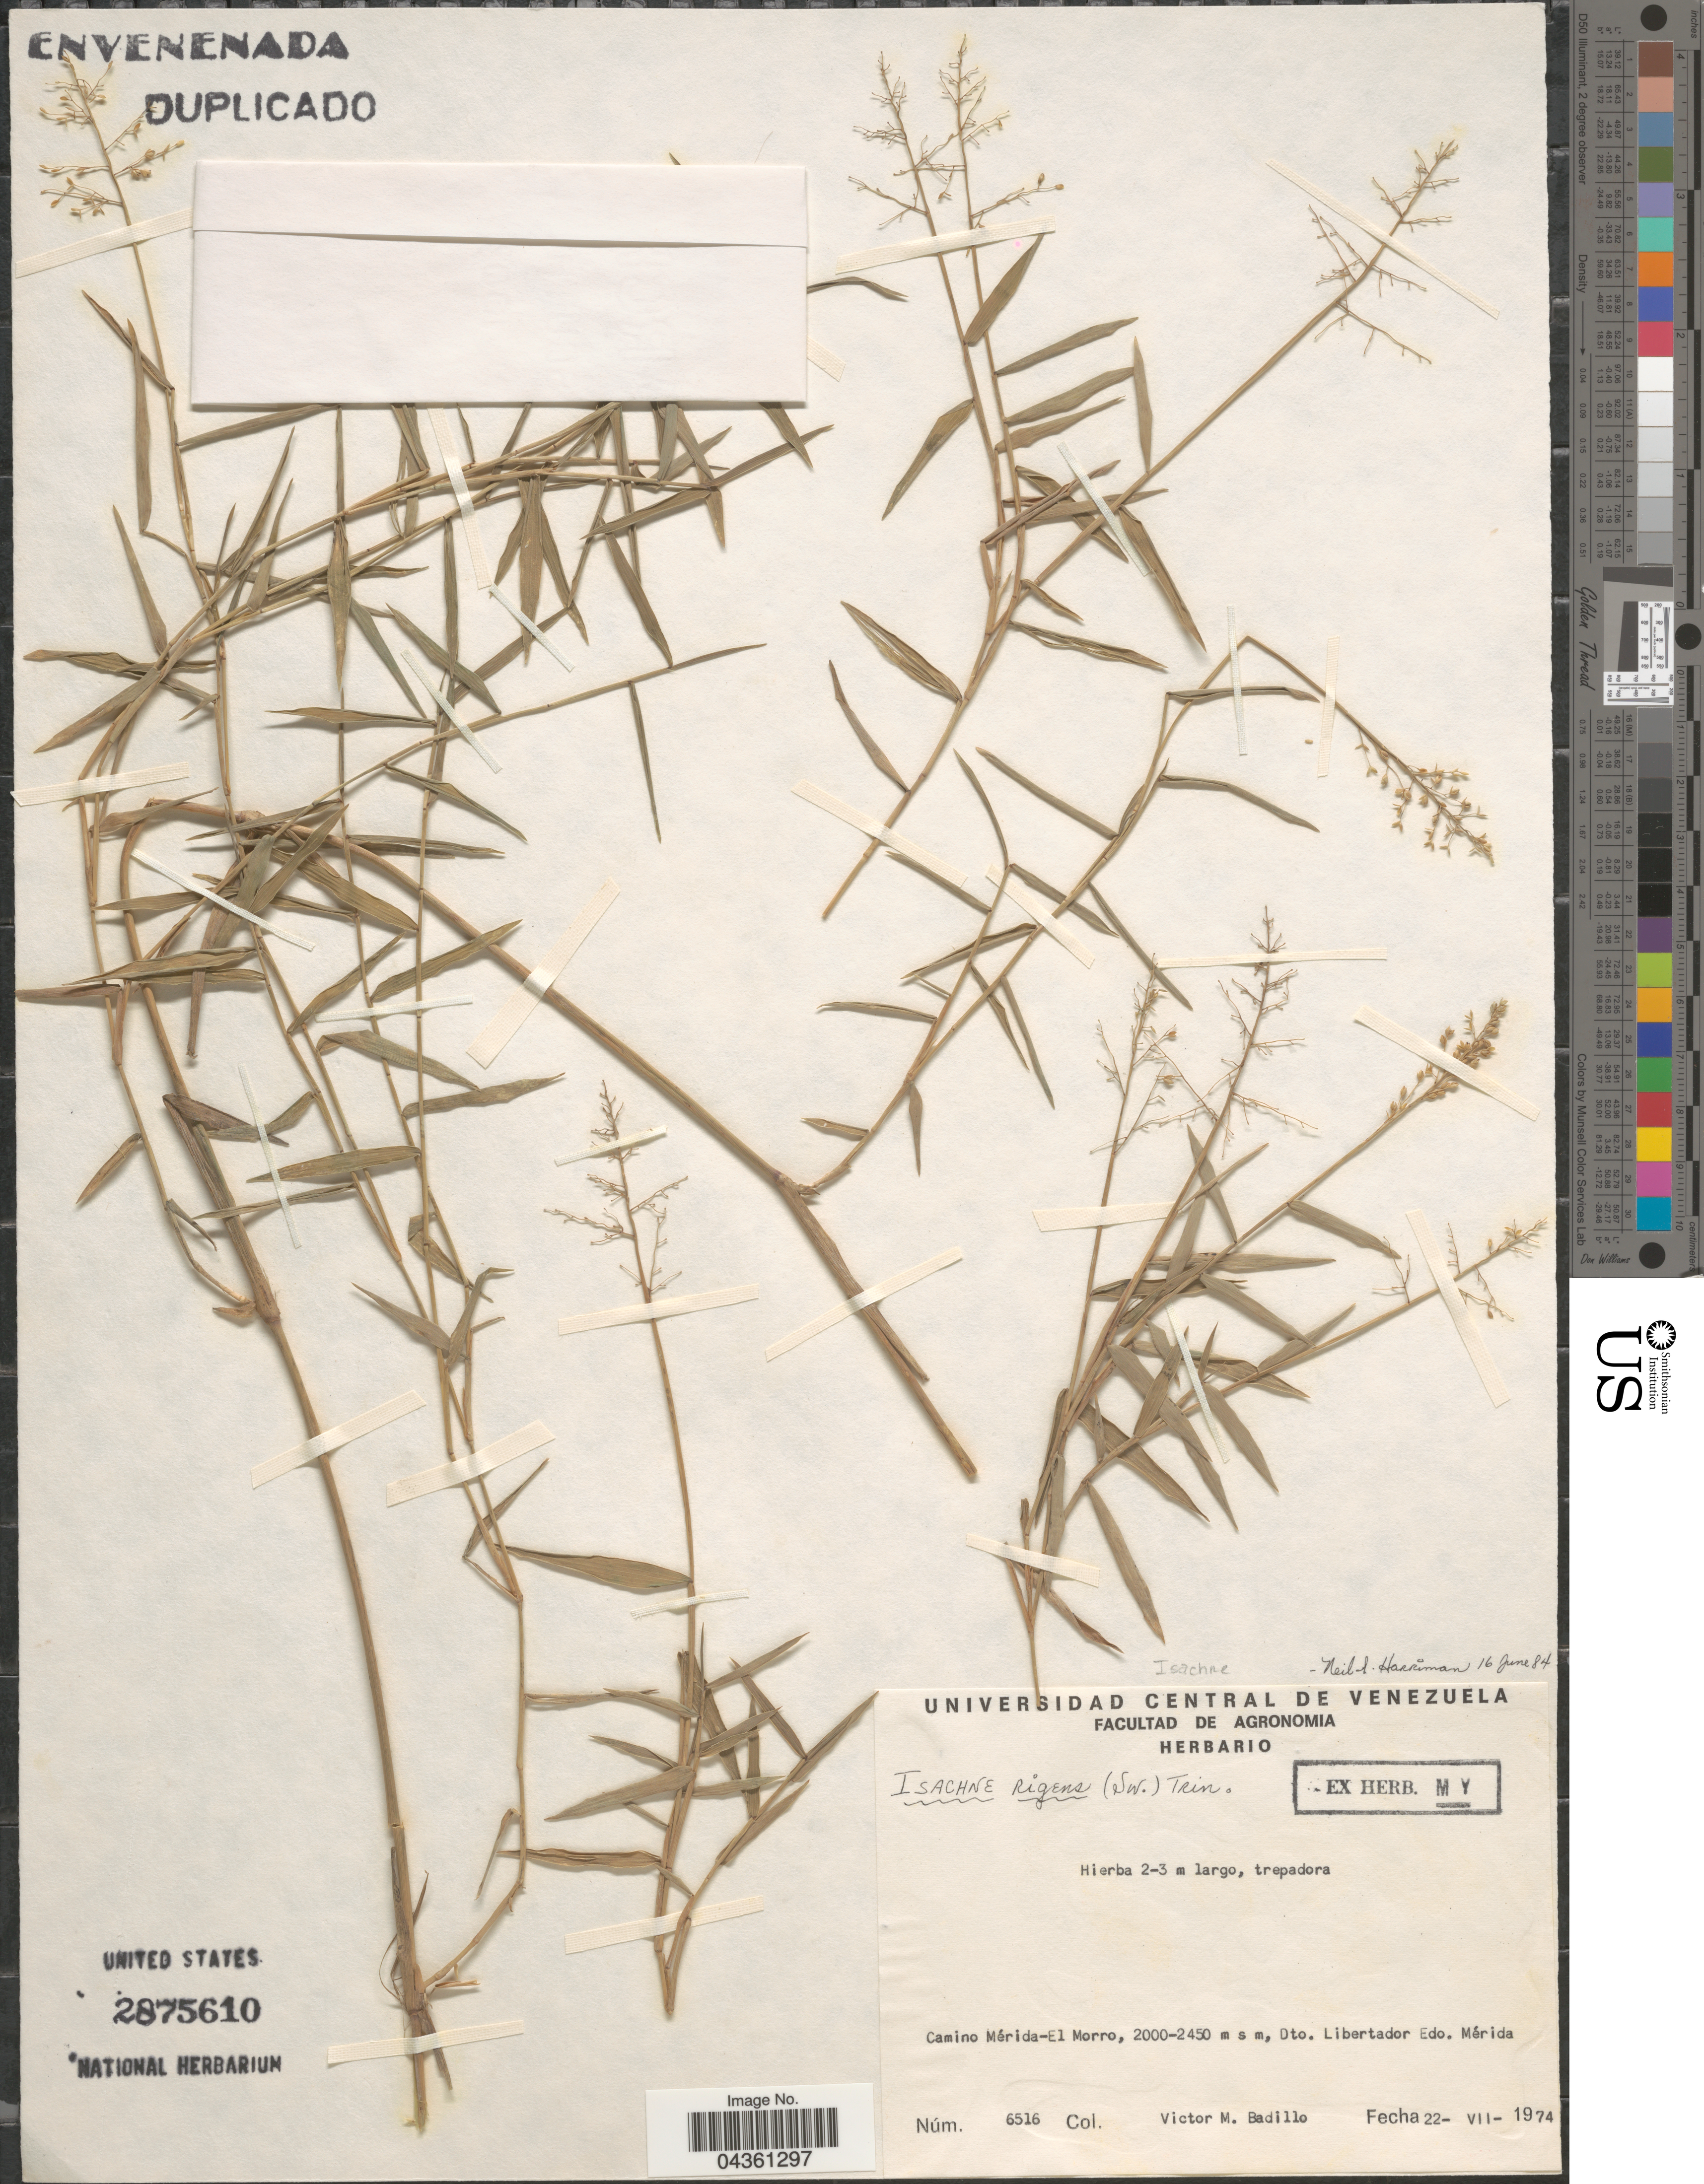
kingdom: Plantae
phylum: Tracheophyta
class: Liliopsida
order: Poales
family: Poaceae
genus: Isachne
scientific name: Isachne rigens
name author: (Sw.) Trin.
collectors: V. Badillo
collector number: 6516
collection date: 1974-07-22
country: Venezuela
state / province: Merida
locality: Camino Mérida-El Morro. Dto. Libertador.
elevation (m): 2000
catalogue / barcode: US 2875610